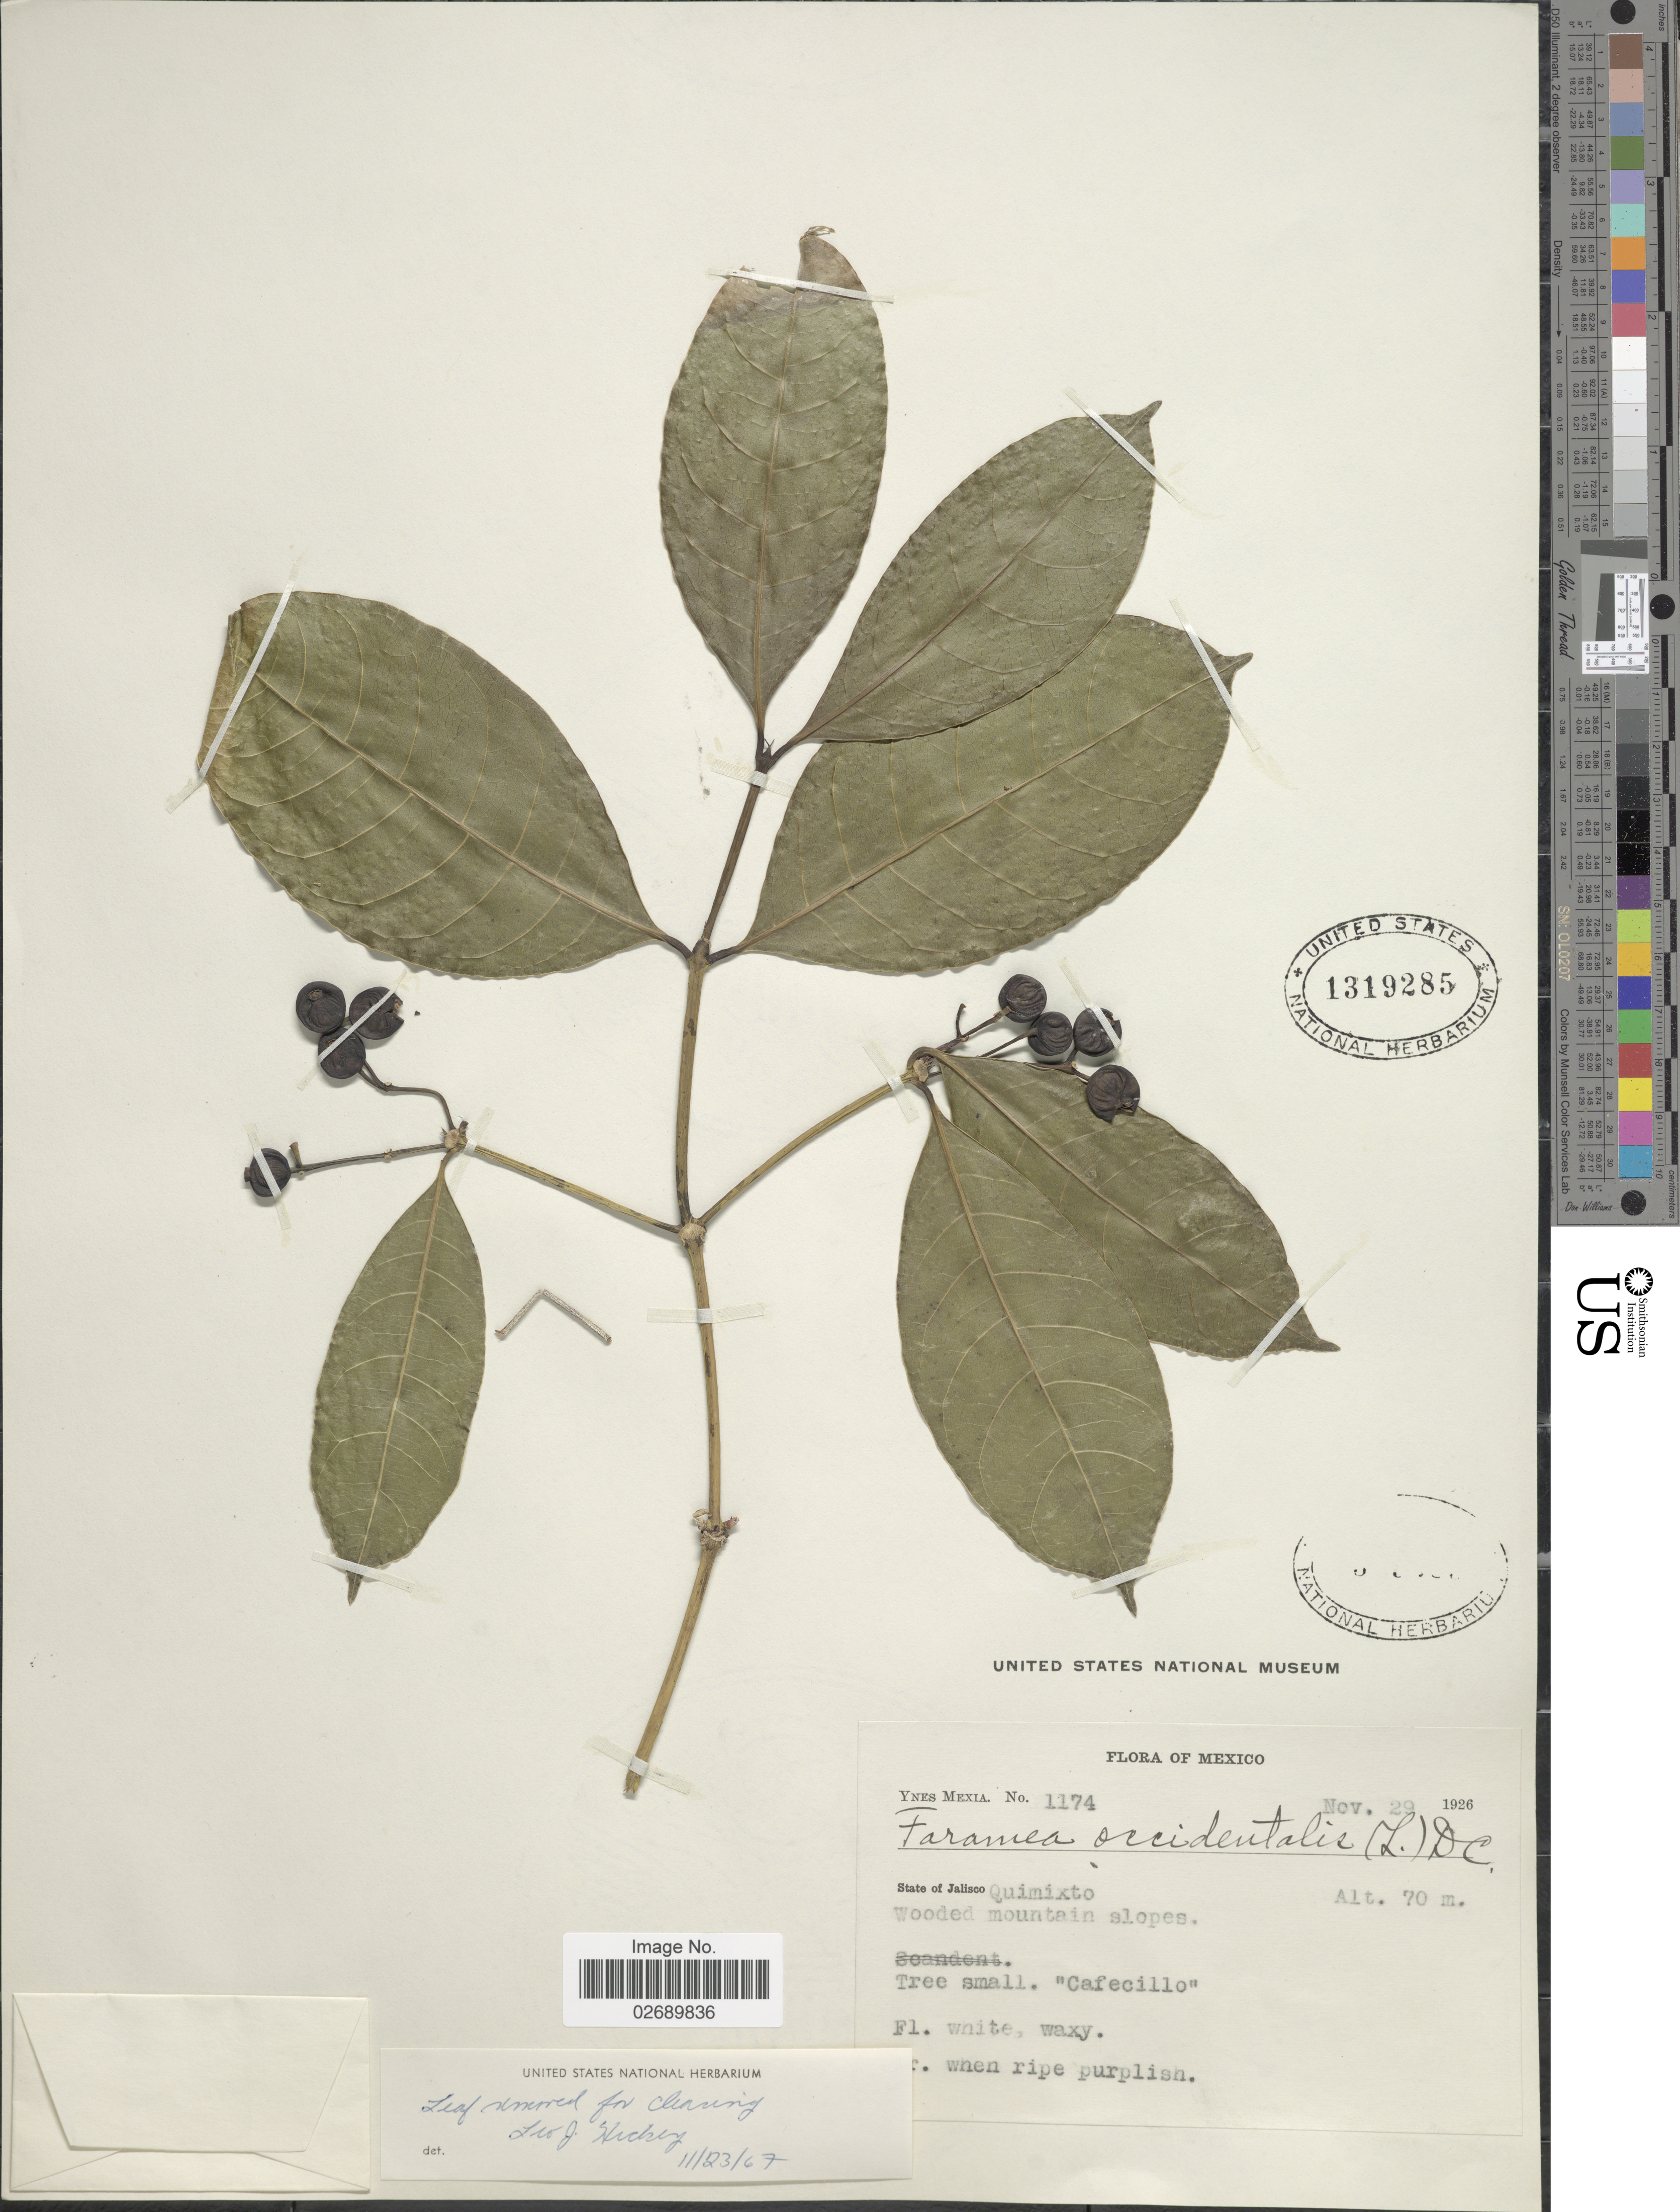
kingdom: Plantae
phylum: Tracheophyta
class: Magnoliopsida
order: Gentianales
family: Rubiaceae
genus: Faramea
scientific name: Faramea occidentalis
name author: (L.) A. Rich.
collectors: Y. Mexia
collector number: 1174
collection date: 1926-11-29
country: Mexico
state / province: Jalisco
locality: Quimixto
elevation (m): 70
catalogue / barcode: US 1319285